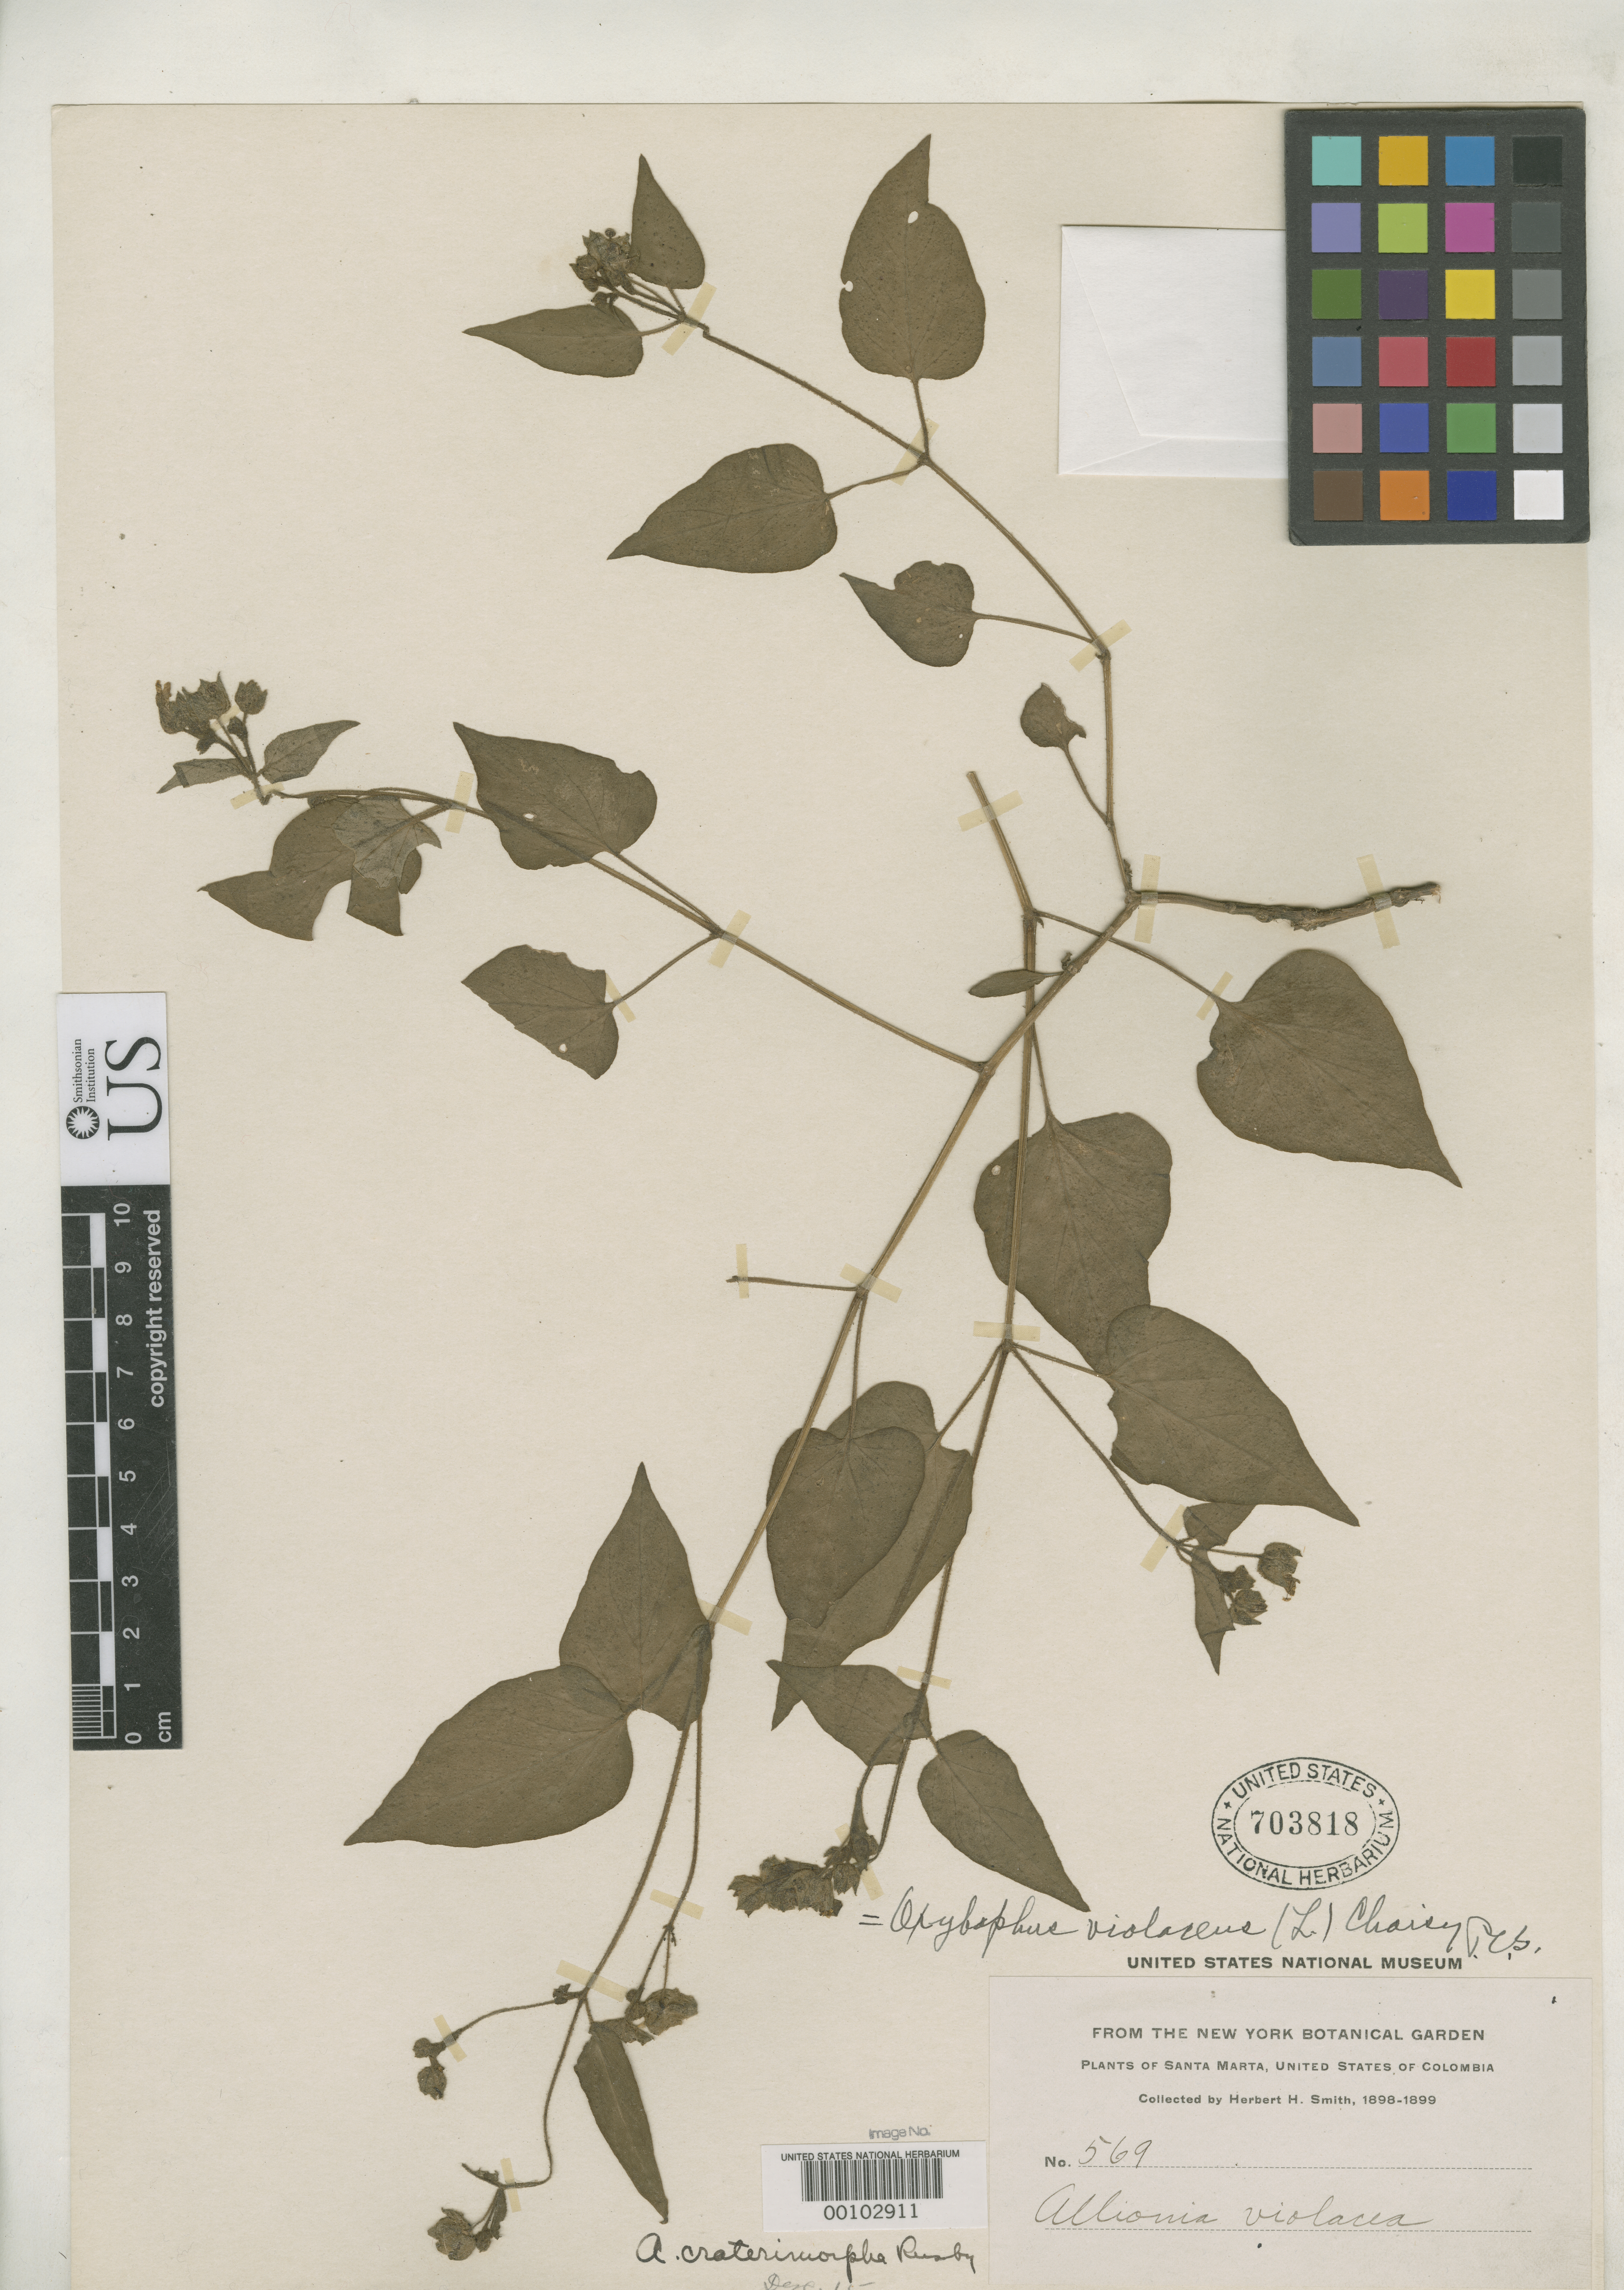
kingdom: Plantae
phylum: Tracheophyta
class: Magnoliopsida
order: Caryophyllales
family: Nyctaginaceae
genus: Allionia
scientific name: Allionia craterimorpha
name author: Rusby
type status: Type Fragment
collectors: Herbert H. Smith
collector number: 569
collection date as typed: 15 Oct 1889 to 15 Oct 1899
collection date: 1889-10-15/1899-10-15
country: Colombia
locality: Bonda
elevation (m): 46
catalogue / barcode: US 703818